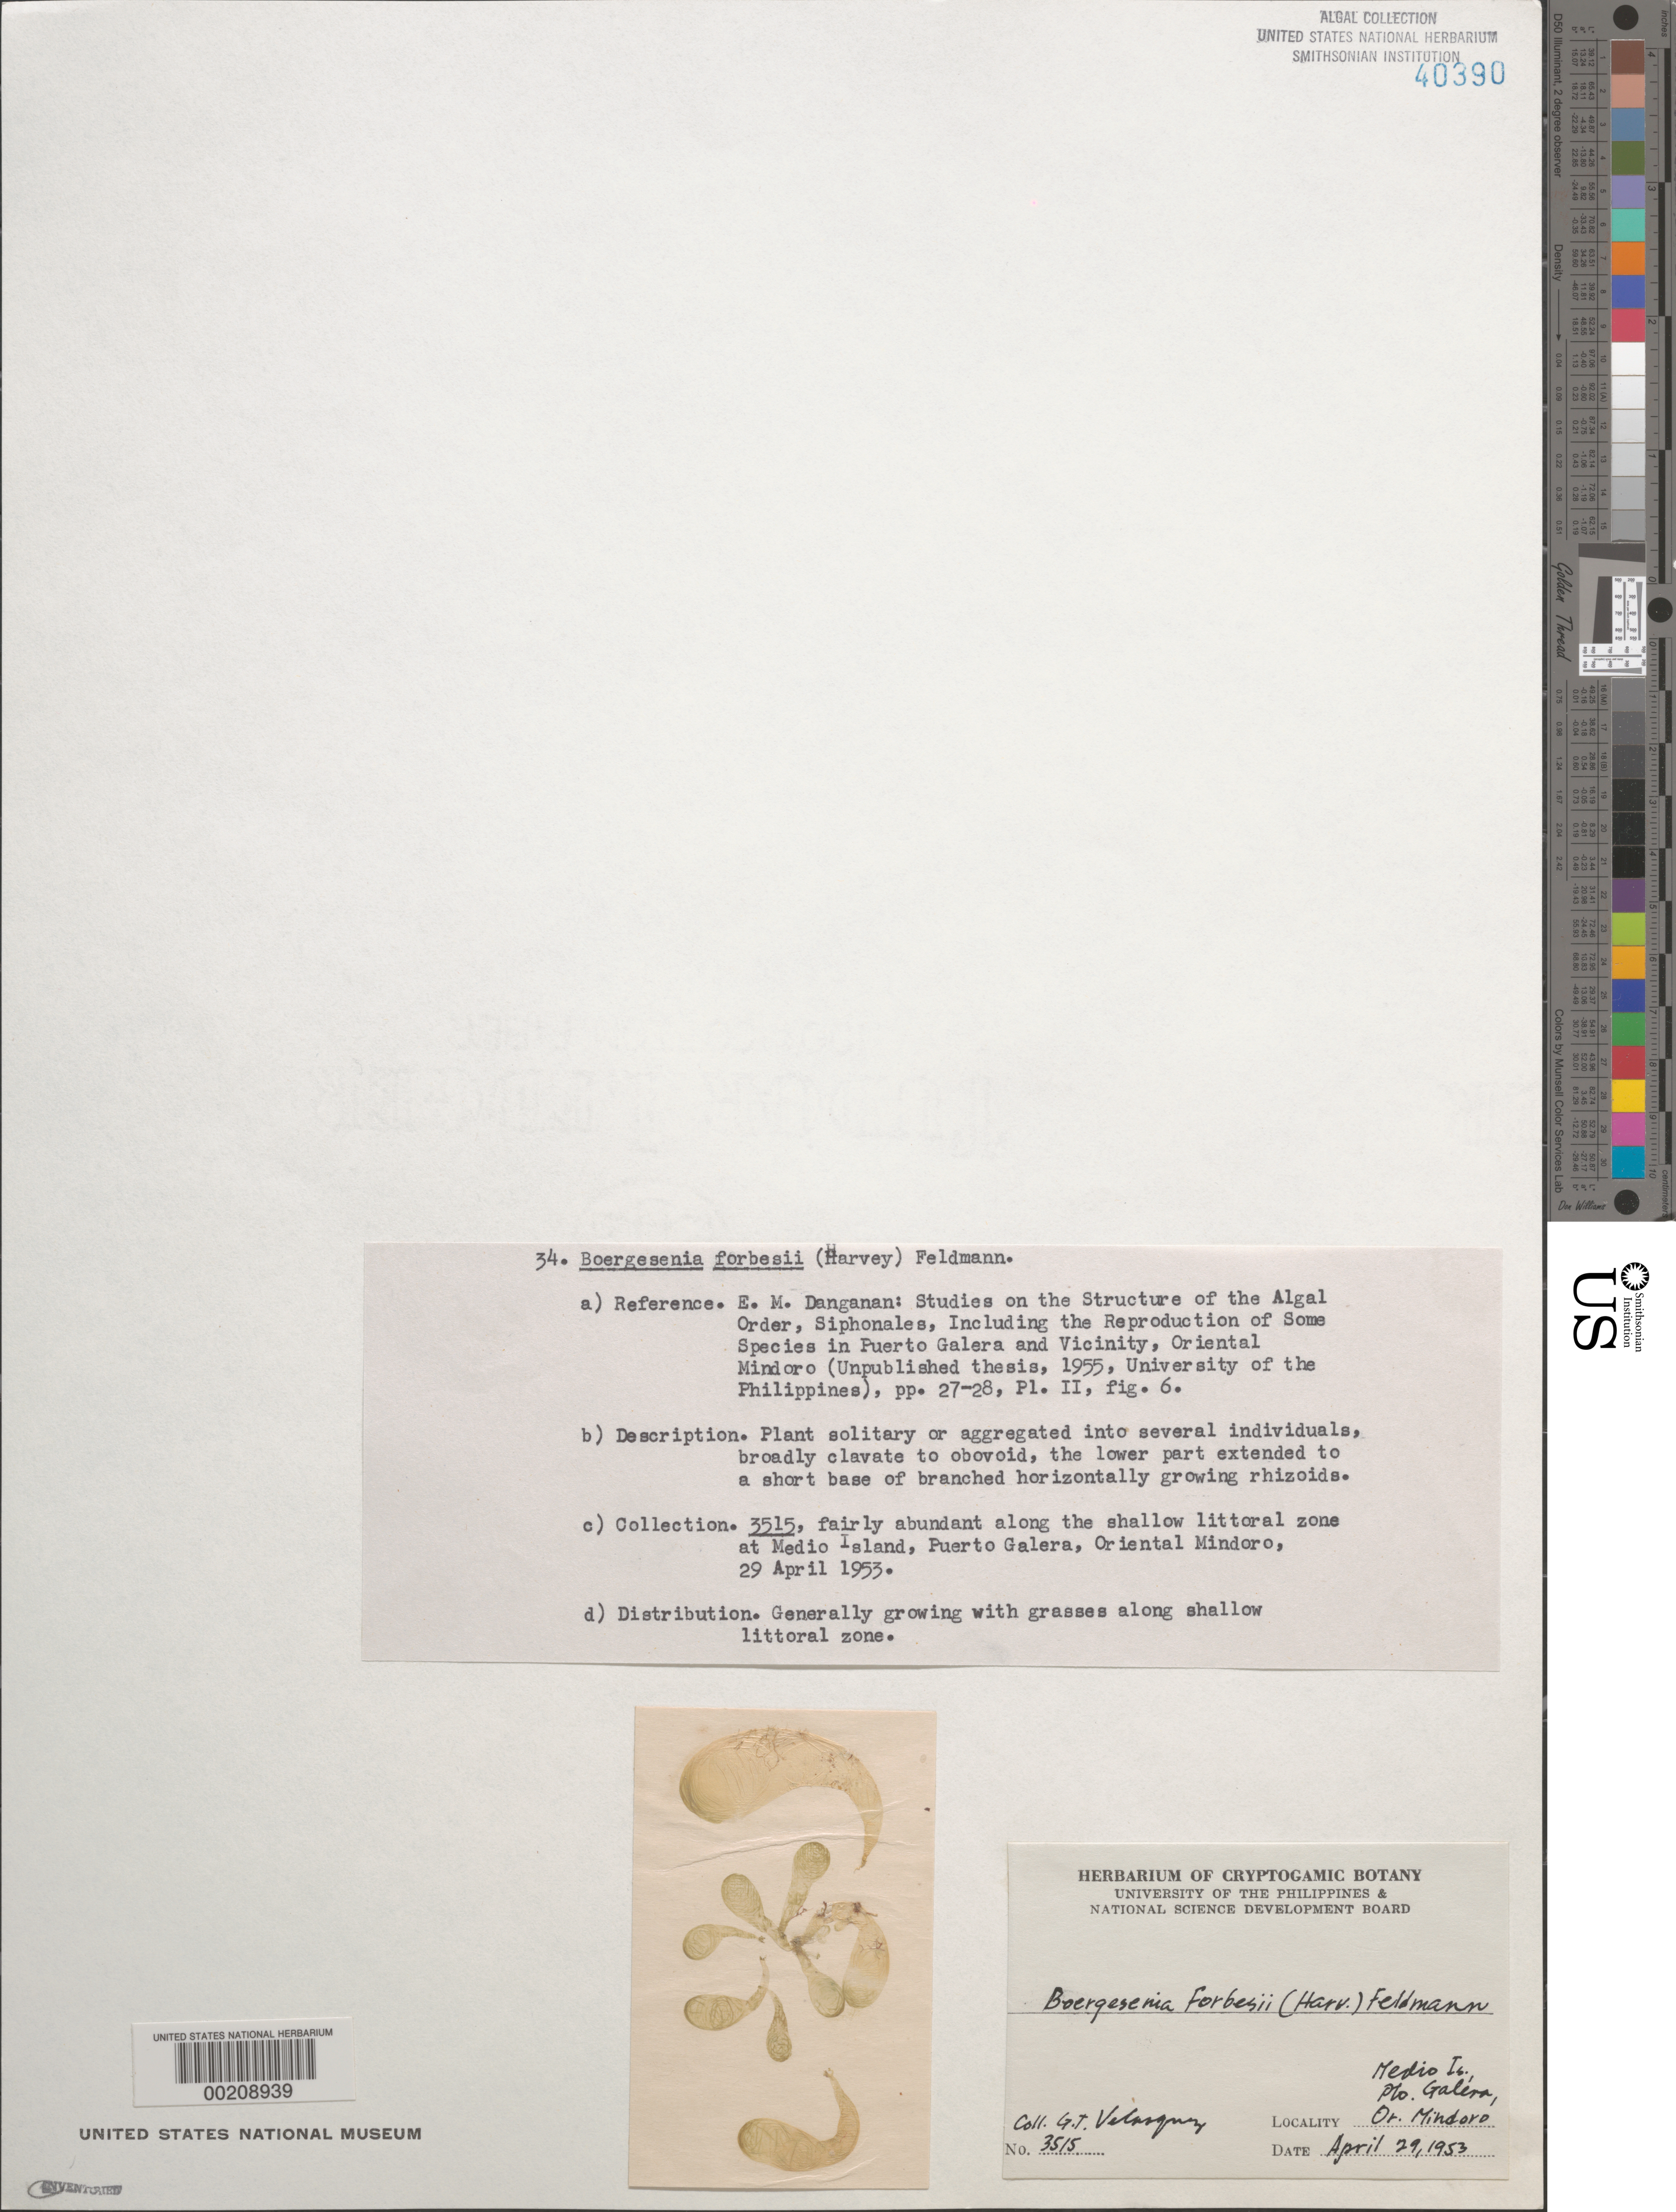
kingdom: Plantae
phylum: Chlorophyta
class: Ulvophyceae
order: Siphonocladales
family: Siphonocladaceae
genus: Boergesenia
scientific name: Boergesenia forbesii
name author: (Feldmann) Harv.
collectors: G. Velasquez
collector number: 3515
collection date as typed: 29 Apr 1953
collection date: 1953-04-29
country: Philippines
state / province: Mimaropa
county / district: Mindoro Oriental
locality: Medio island, puerto galera, oriental mindoro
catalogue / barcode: US 40390